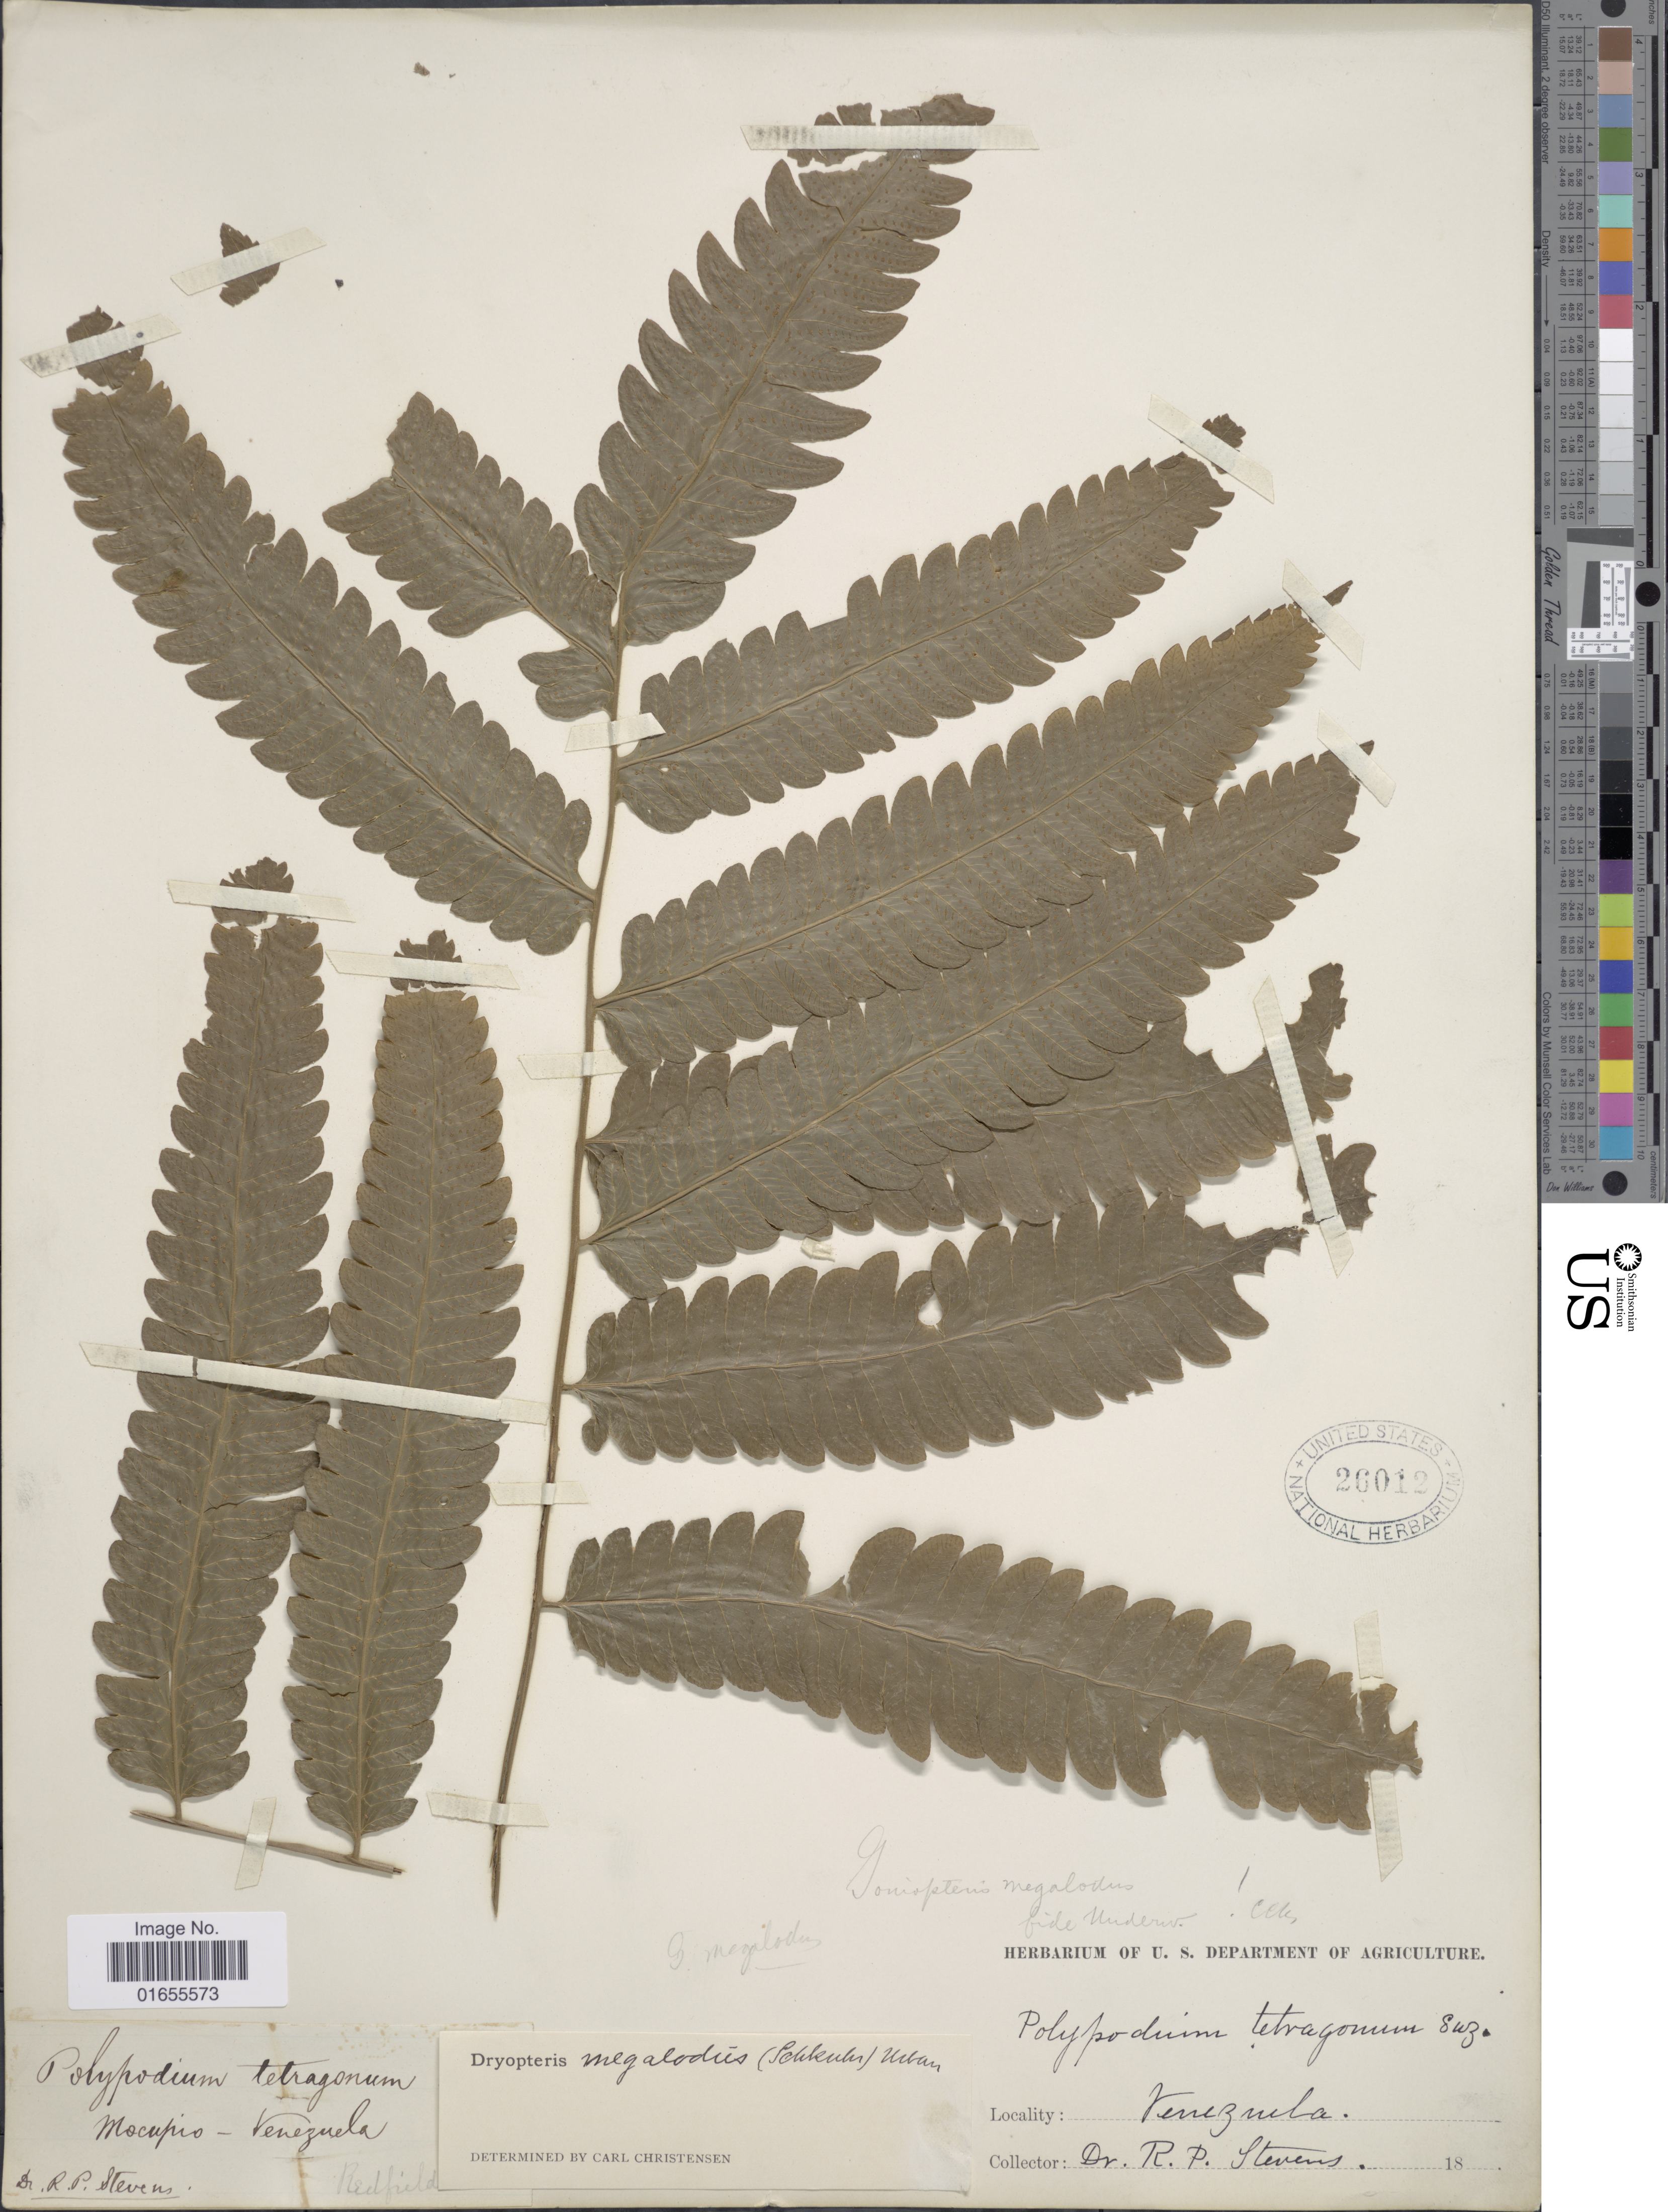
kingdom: Plantae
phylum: Tracheophyta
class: Polypodiopsida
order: Polypodiales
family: Thelypteridaceae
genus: Goniopteris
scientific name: Goniopteris pennata (Poir.) comb. nov., ined 2015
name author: (Poir.)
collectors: R. Stevens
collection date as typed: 18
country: Venezuela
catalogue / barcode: US 26012